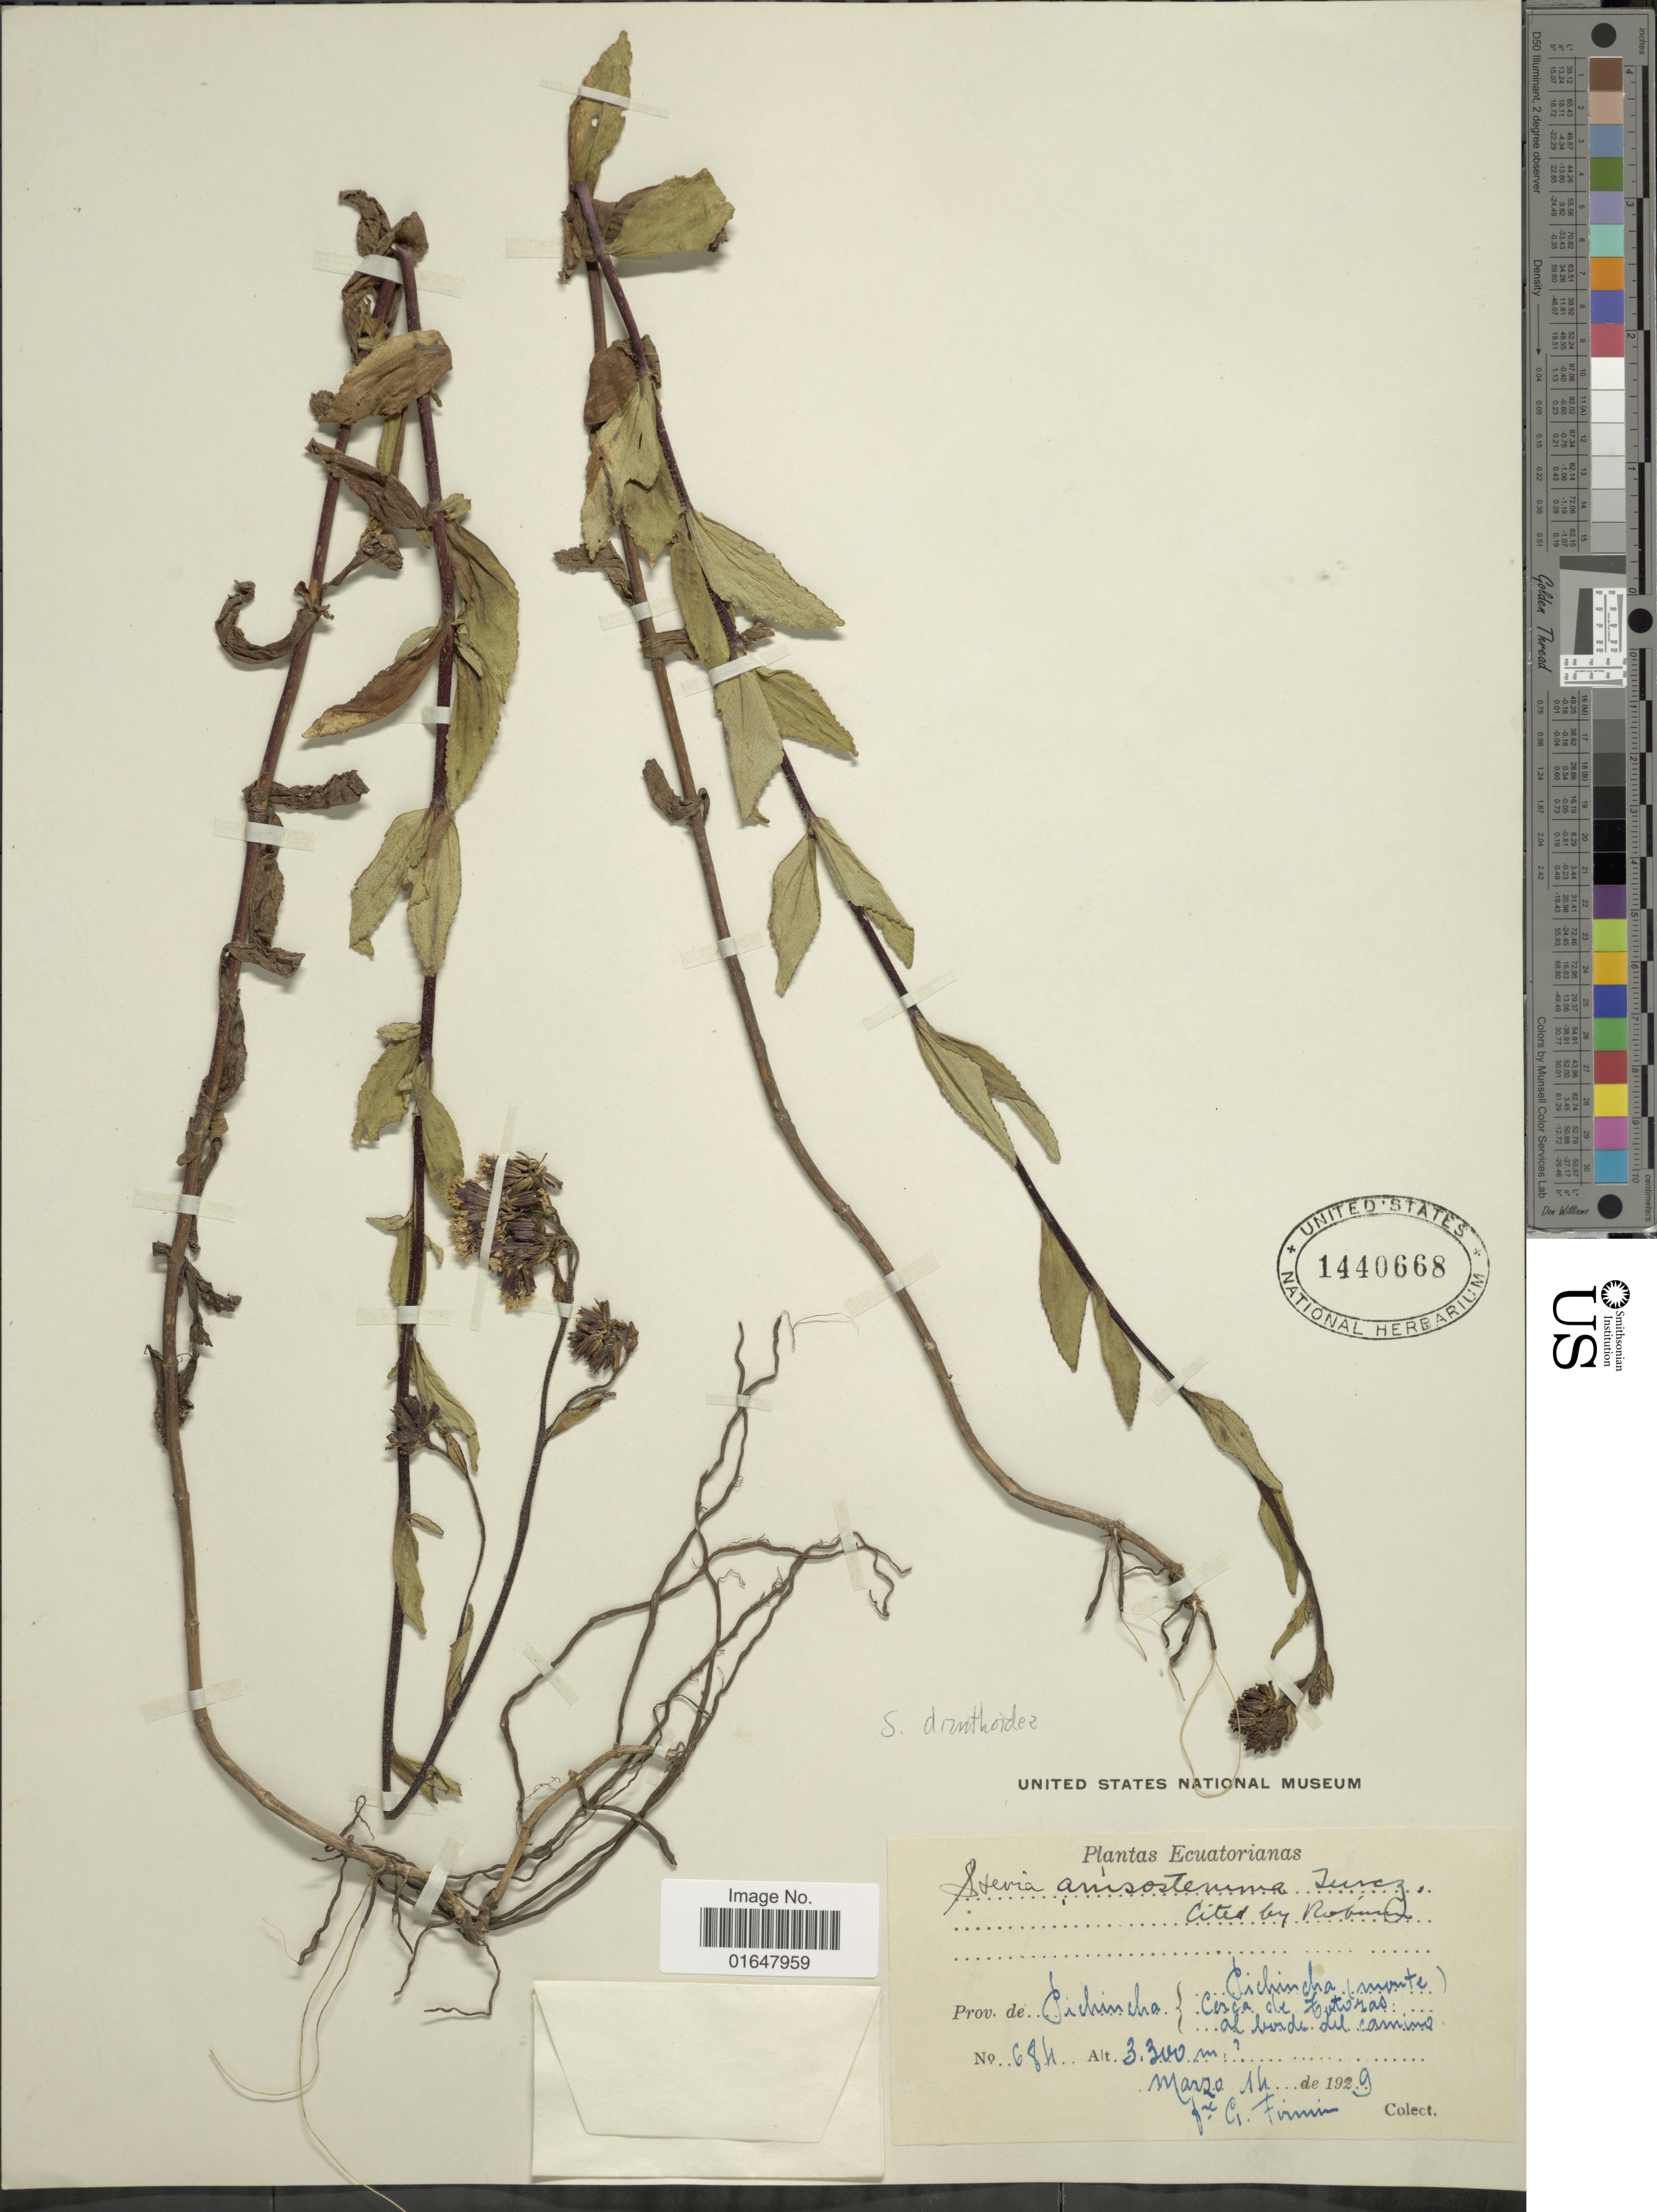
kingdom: Plantae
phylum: Tracheophyta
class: Magnoliopsida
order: Asterales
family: Asteraceae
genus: Stevia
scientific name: Stevia dianthoidea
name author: Hieron. in Sodiro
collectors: F. Firmin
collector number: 684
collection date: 1929-03-14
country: Ecuador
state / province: Pichincha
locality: Pichincha (monte), cerca de Totoras al borde del camino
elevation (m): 3300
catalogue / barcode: US 1440668